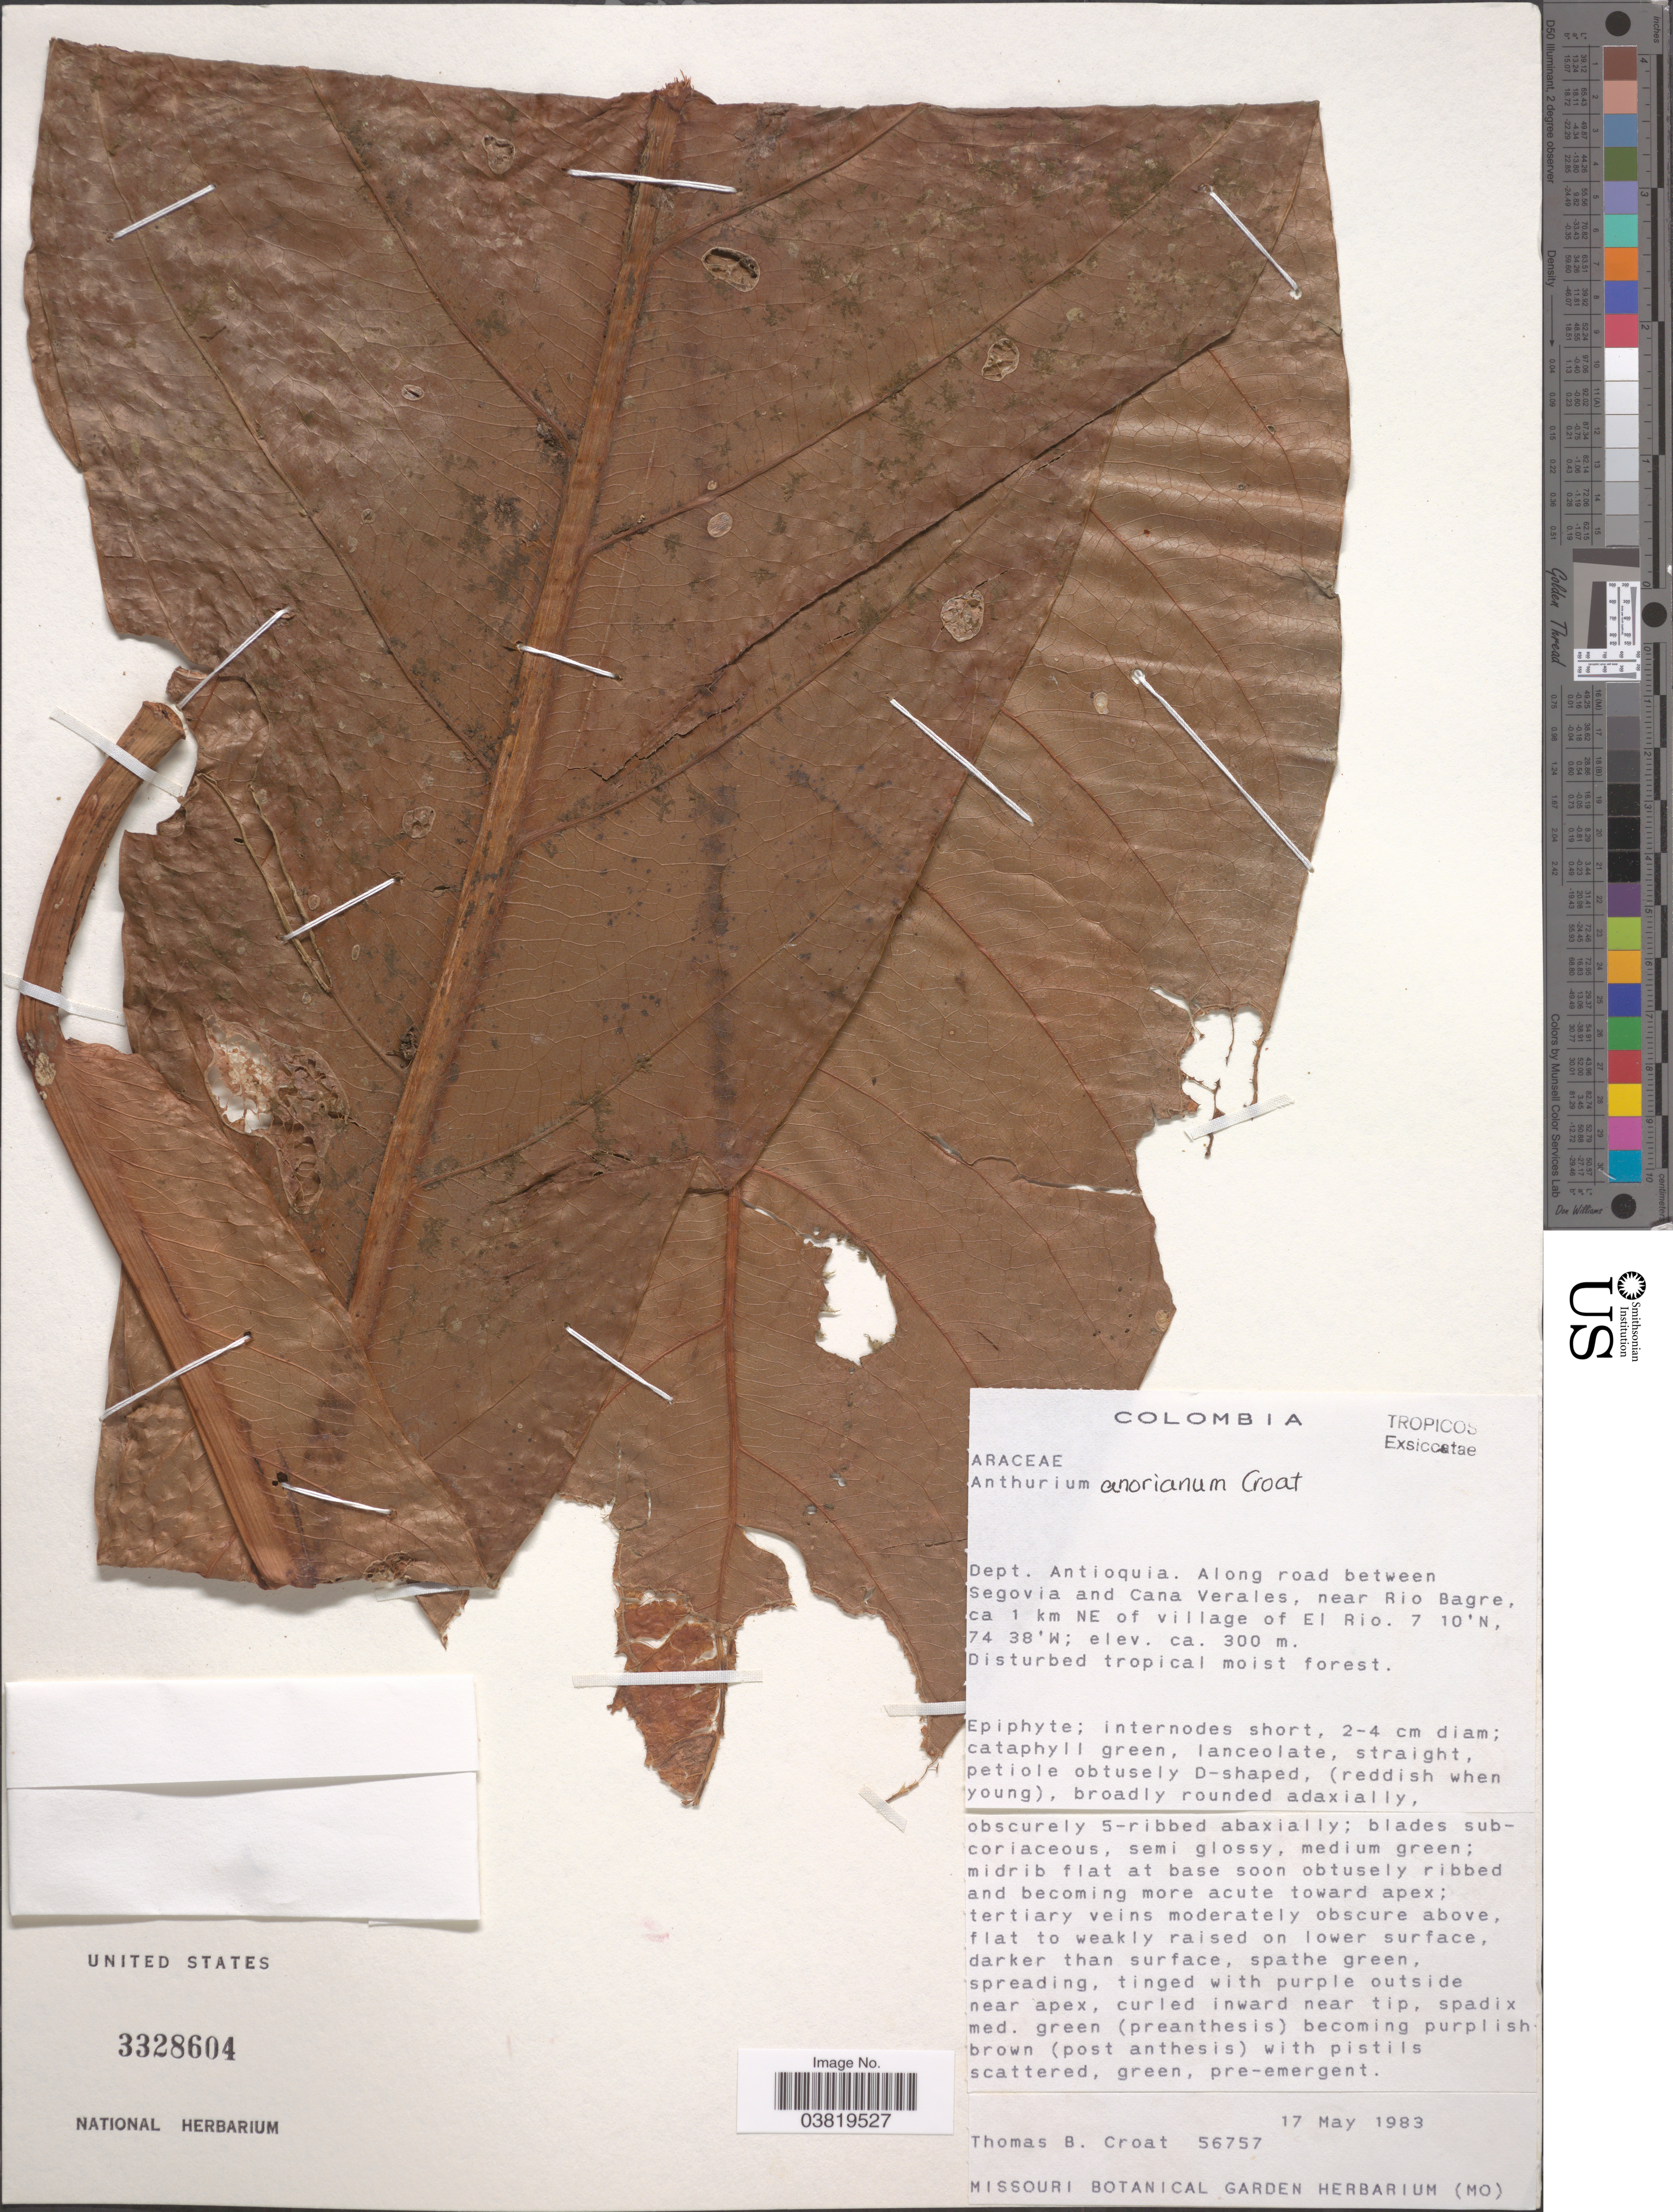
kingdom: Plantae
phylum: Tracheophyta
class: Liliopsida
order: Alismatales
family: Araceae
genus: Anthurium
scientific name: Anthurium anorianum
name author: Croat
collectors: T. B. Croat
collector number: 56757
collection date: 1983-05-17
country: Colombia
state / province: Antioquia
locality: Dept. Antioquia. Along road between Segovia and Cana Verales, near Rio Bagre, ca 1 km NE of village of El Rio.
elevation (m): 300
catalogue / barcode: US 3328604